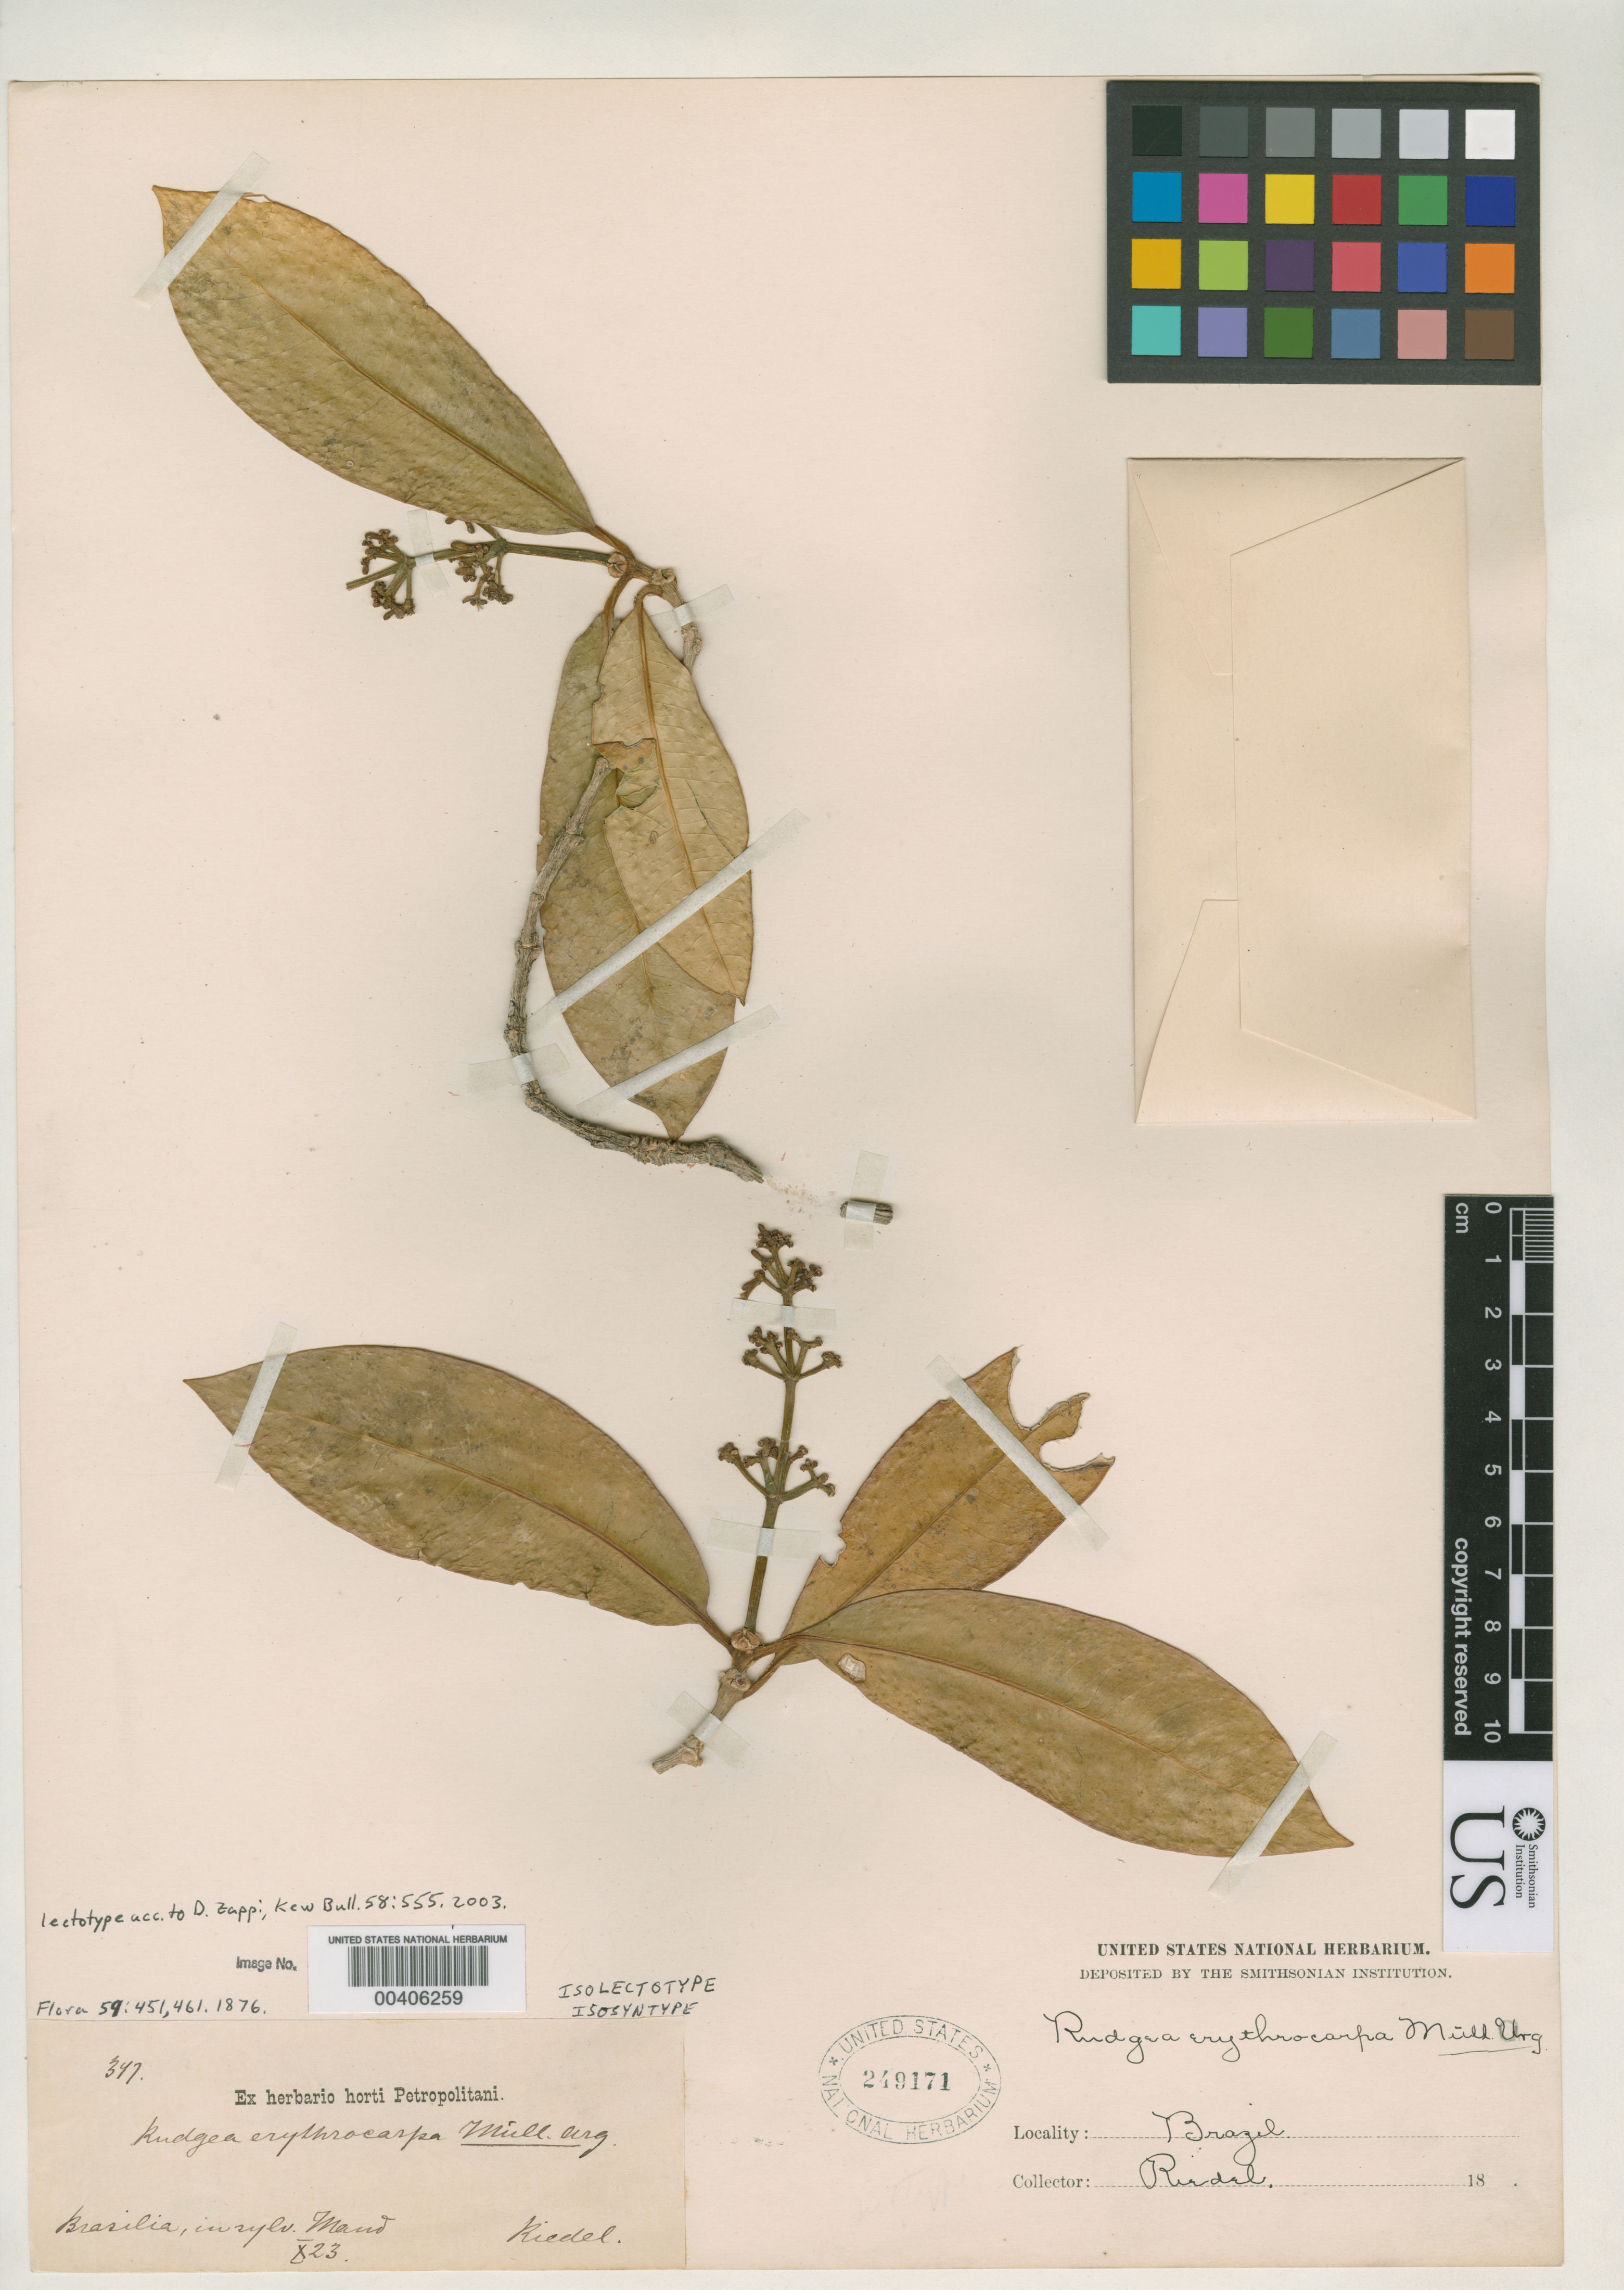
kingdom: Plantae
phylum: Tracheophyta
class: Magnoliopsida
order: Gentianales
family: Rubiaceae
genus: Rudgea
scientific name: Rudgea erythrocarpa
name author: Müll. Arg.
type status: Isolectotype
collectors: L. Riedel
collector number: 347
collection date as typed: Oct 1823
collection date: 1823-10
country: Brazil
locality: In sylv. Mand. [Maud?]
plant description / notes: Isolectotype and isosyntype.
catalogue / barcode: US 249171